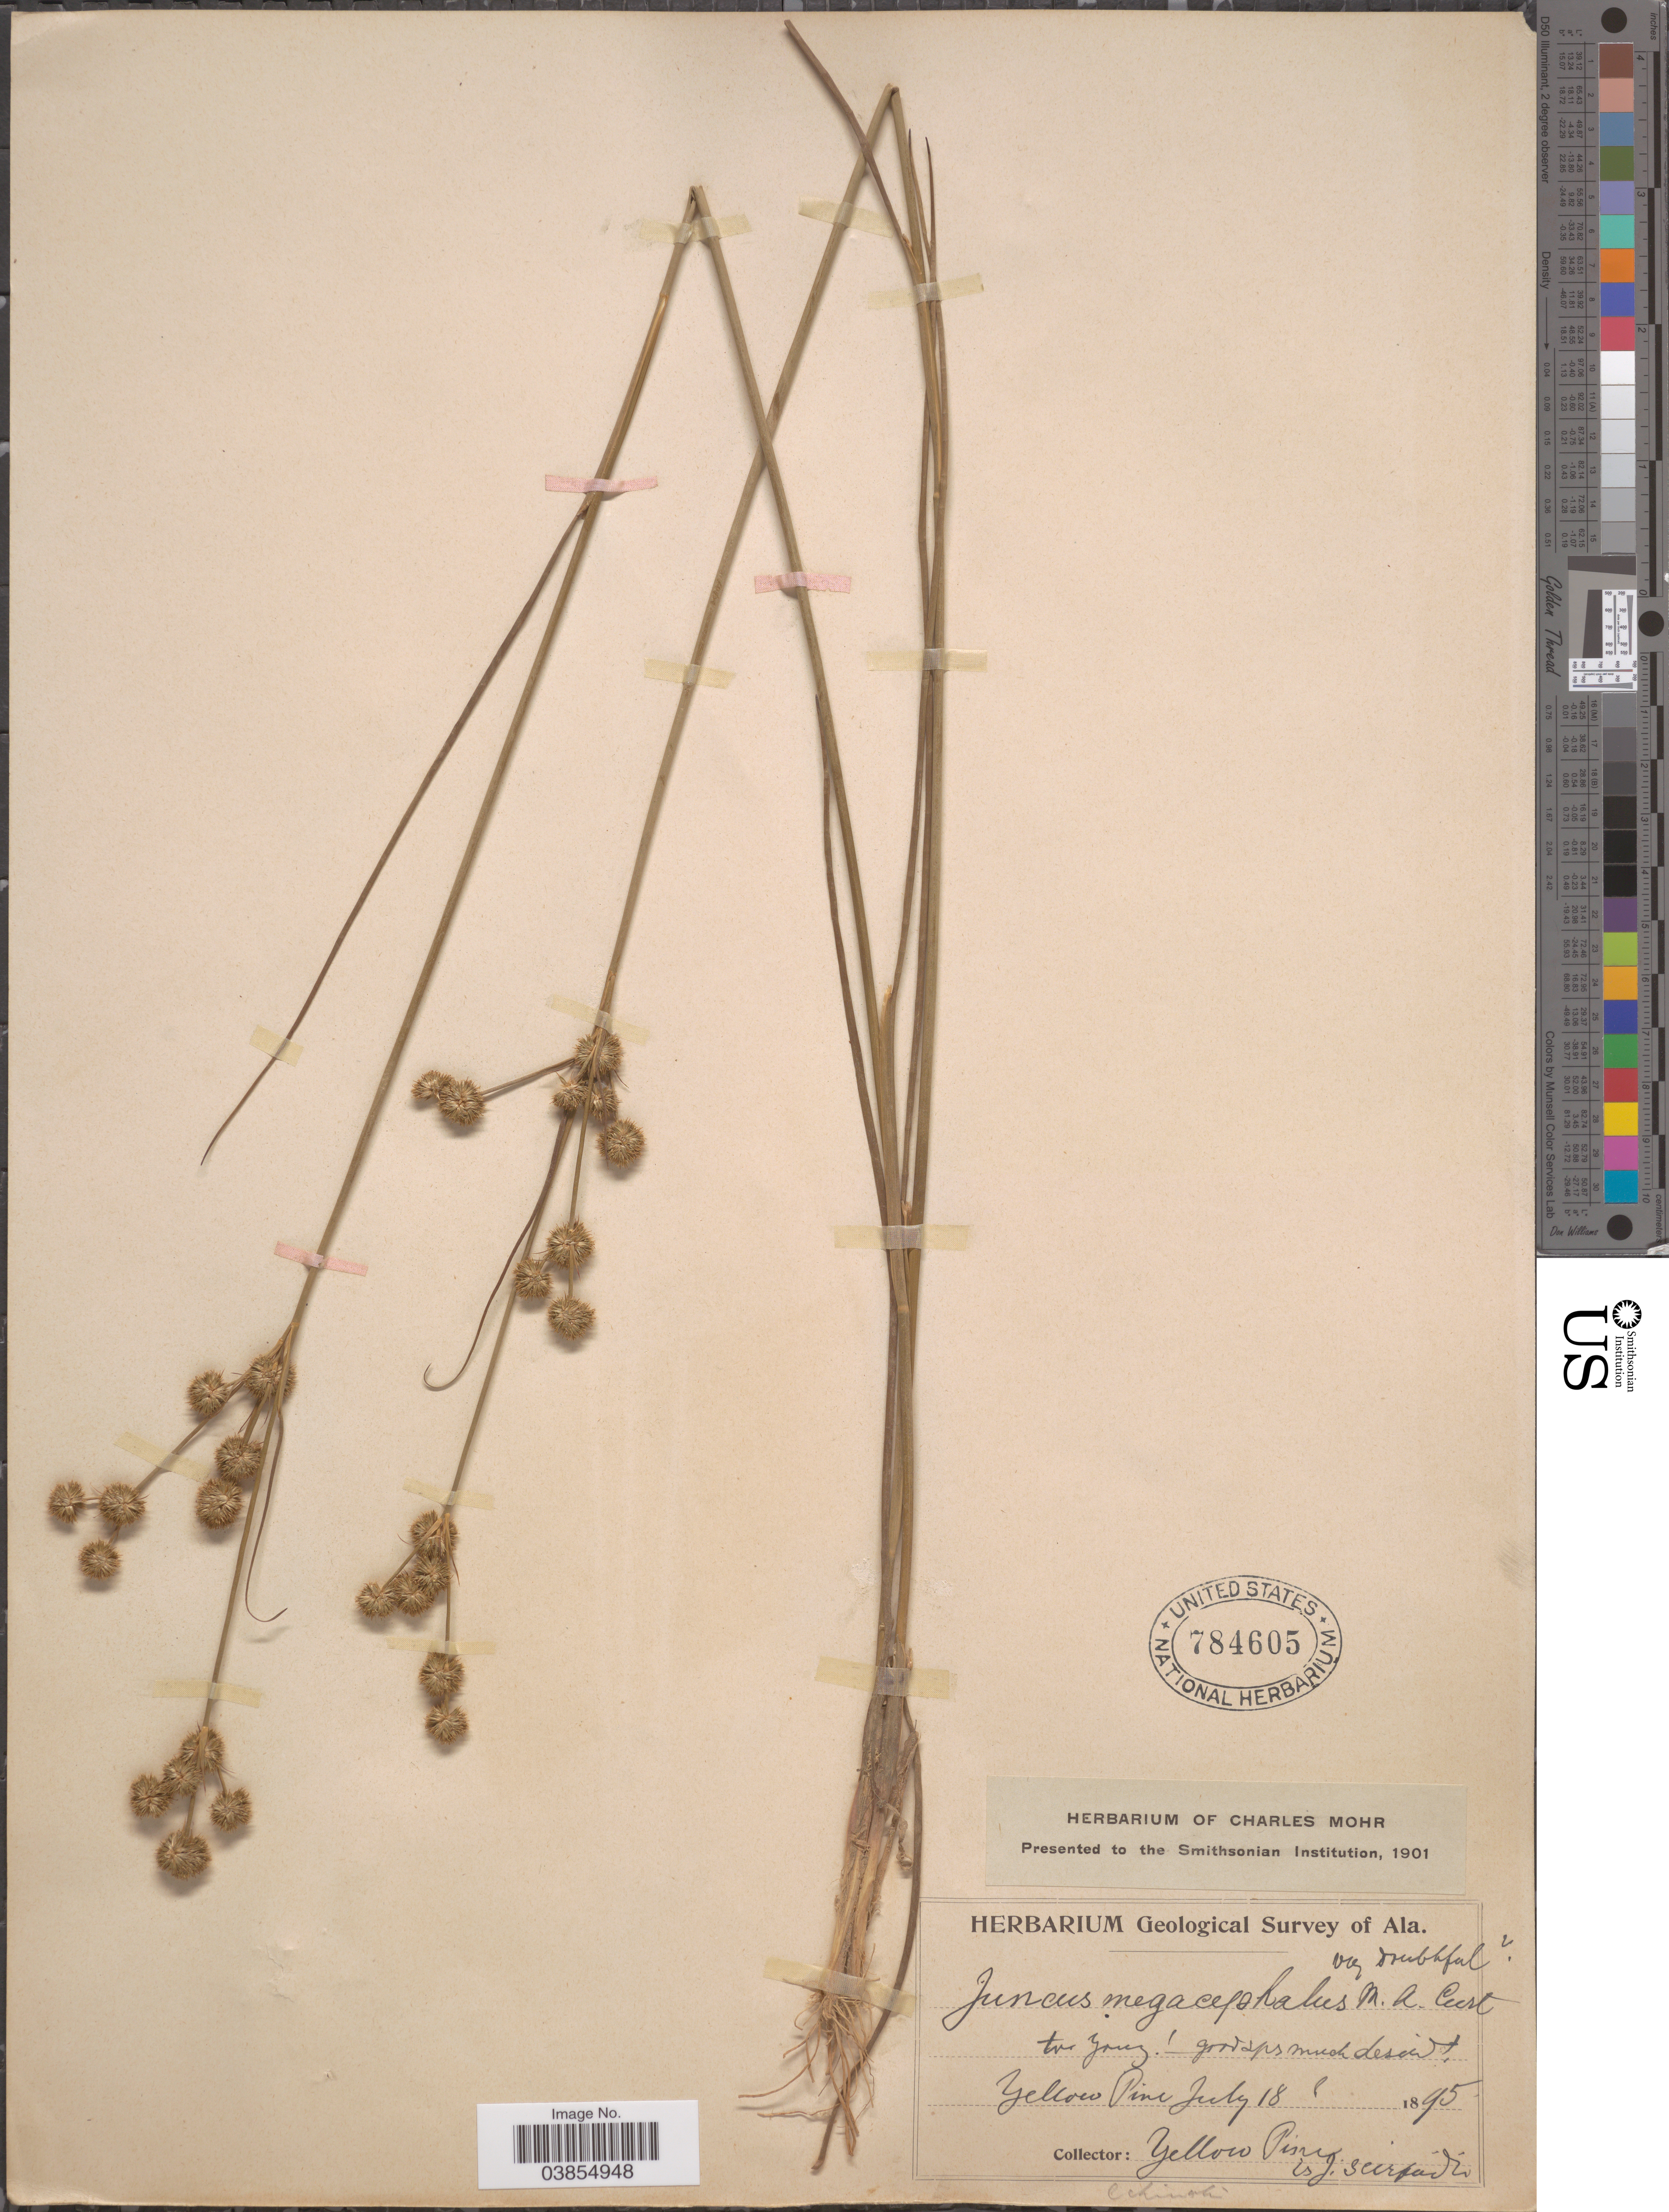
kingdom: Plantae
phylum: Tracheophyta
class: Liliopsida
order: Poales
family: Juncaceae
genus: Juncus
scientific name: Juncus megacephalus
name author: M.A. Curtis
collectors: J. Scirpadi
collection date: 1895-07-18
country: United States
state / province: Alabama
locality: Yellow Pine.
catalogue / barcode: US 784605